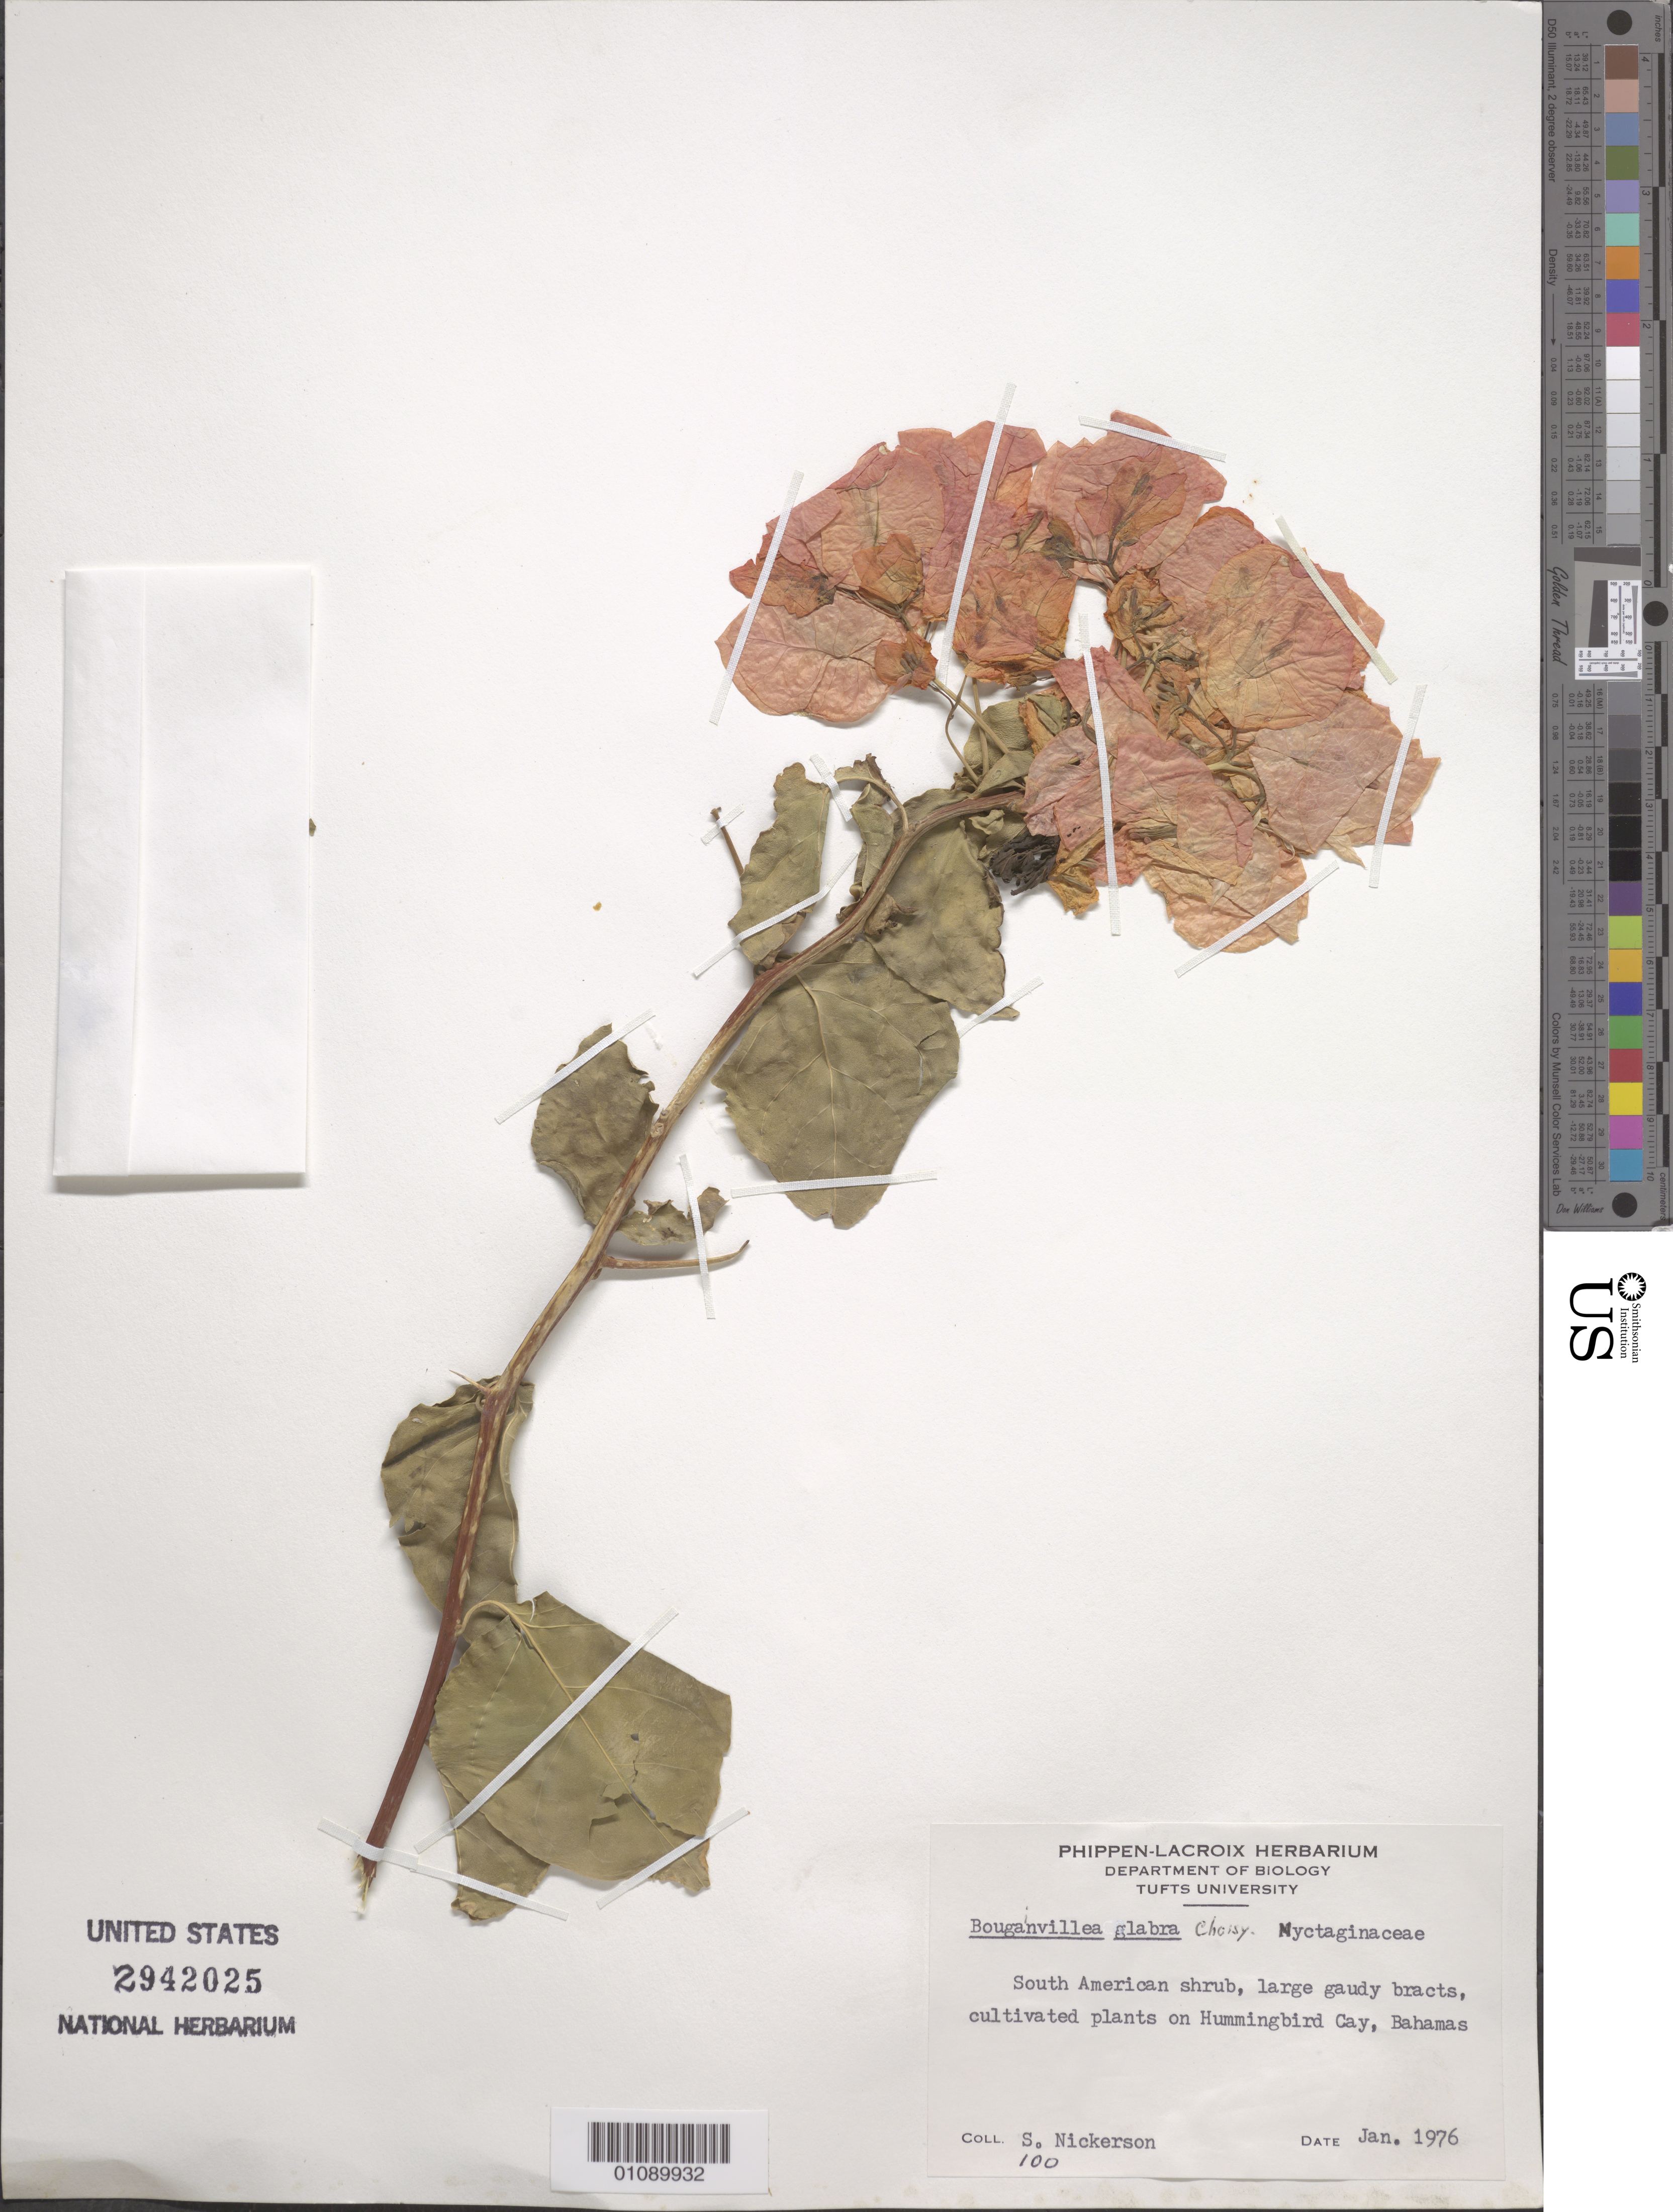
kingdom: Plantae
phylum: Tracheophyta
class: Magnoliopsida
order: Caryophyllales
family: Nyctaginaceae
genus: Bougainvillea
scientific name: Bougainvillea glabra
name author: Choisy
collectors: S. Nickerson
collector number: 100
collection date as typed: Jan 1976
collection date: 1976-01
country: Bahamas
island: Hummingbird Cay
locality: Hummingbird Cay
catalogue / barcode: US 2942025